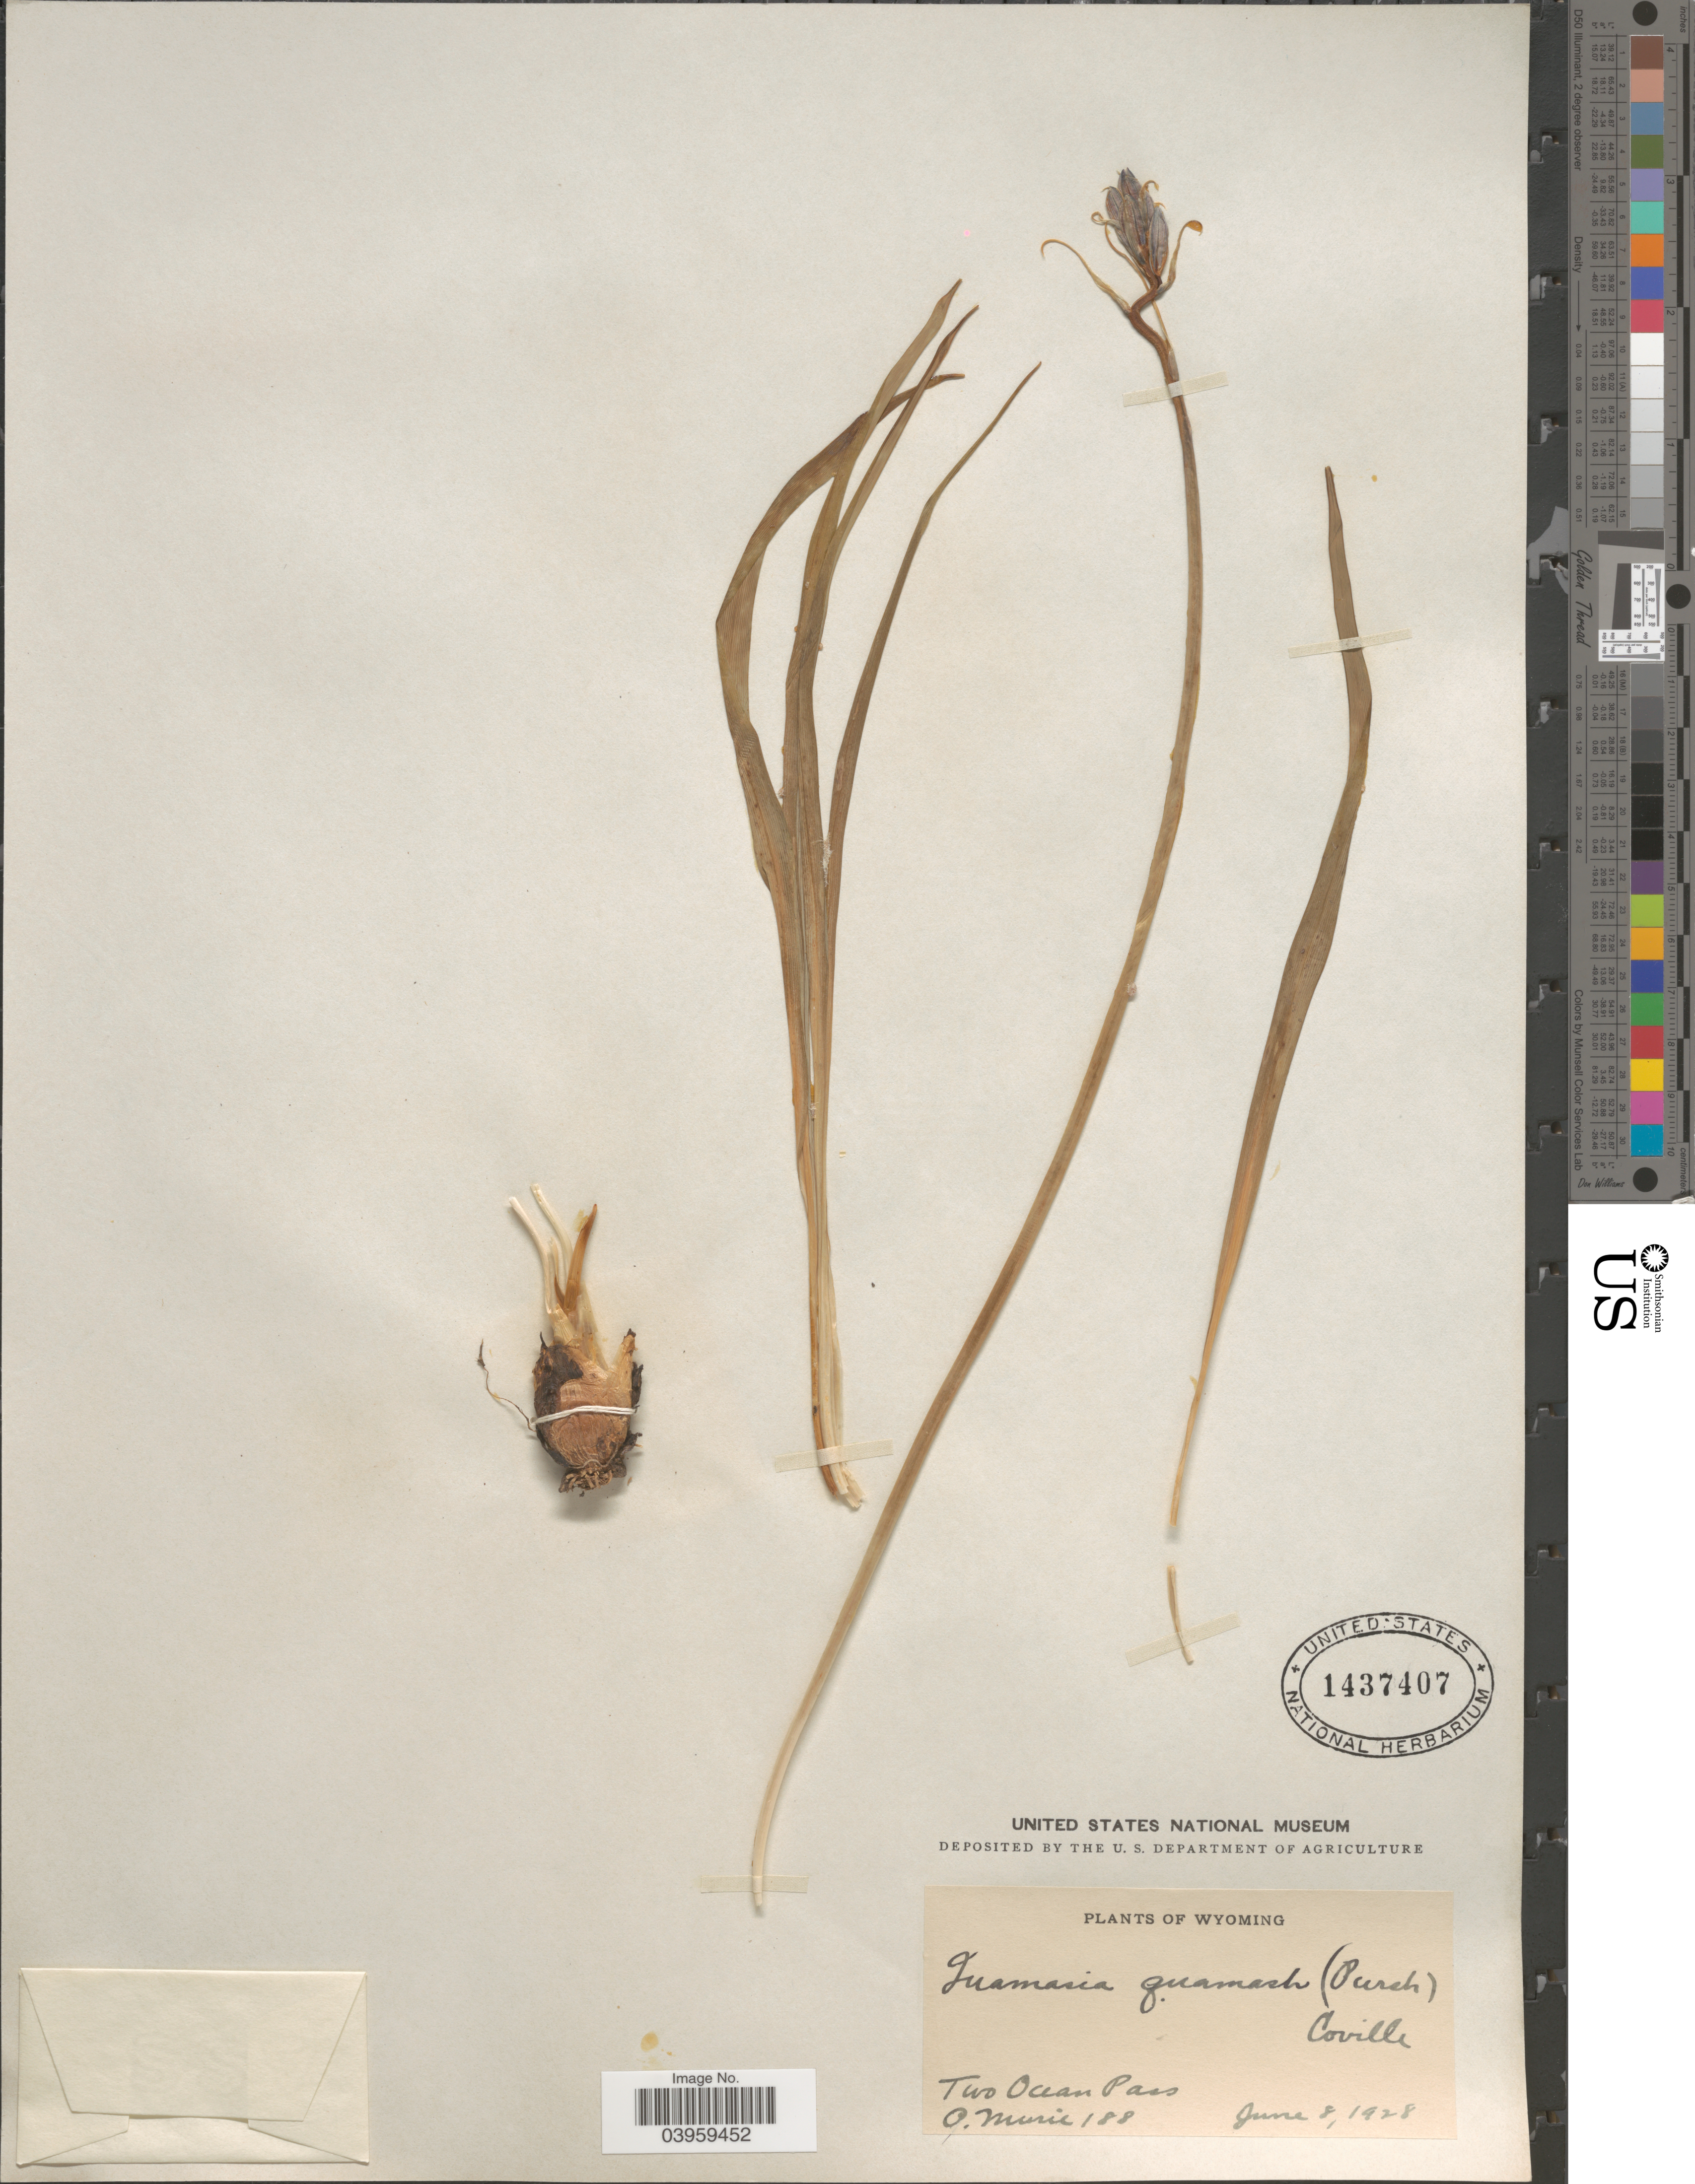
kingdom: Plantae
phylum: Tracheophyta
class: Liliopsida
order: Asparagales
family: Asparagaceae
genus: Camassia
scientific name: Camassia quamash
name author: (Pursh) Greene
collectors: O. Murie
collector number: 188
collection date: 1928-06-08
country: United States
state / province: Wyoming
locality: Two Ocean Pass.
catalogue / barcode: US 1437407